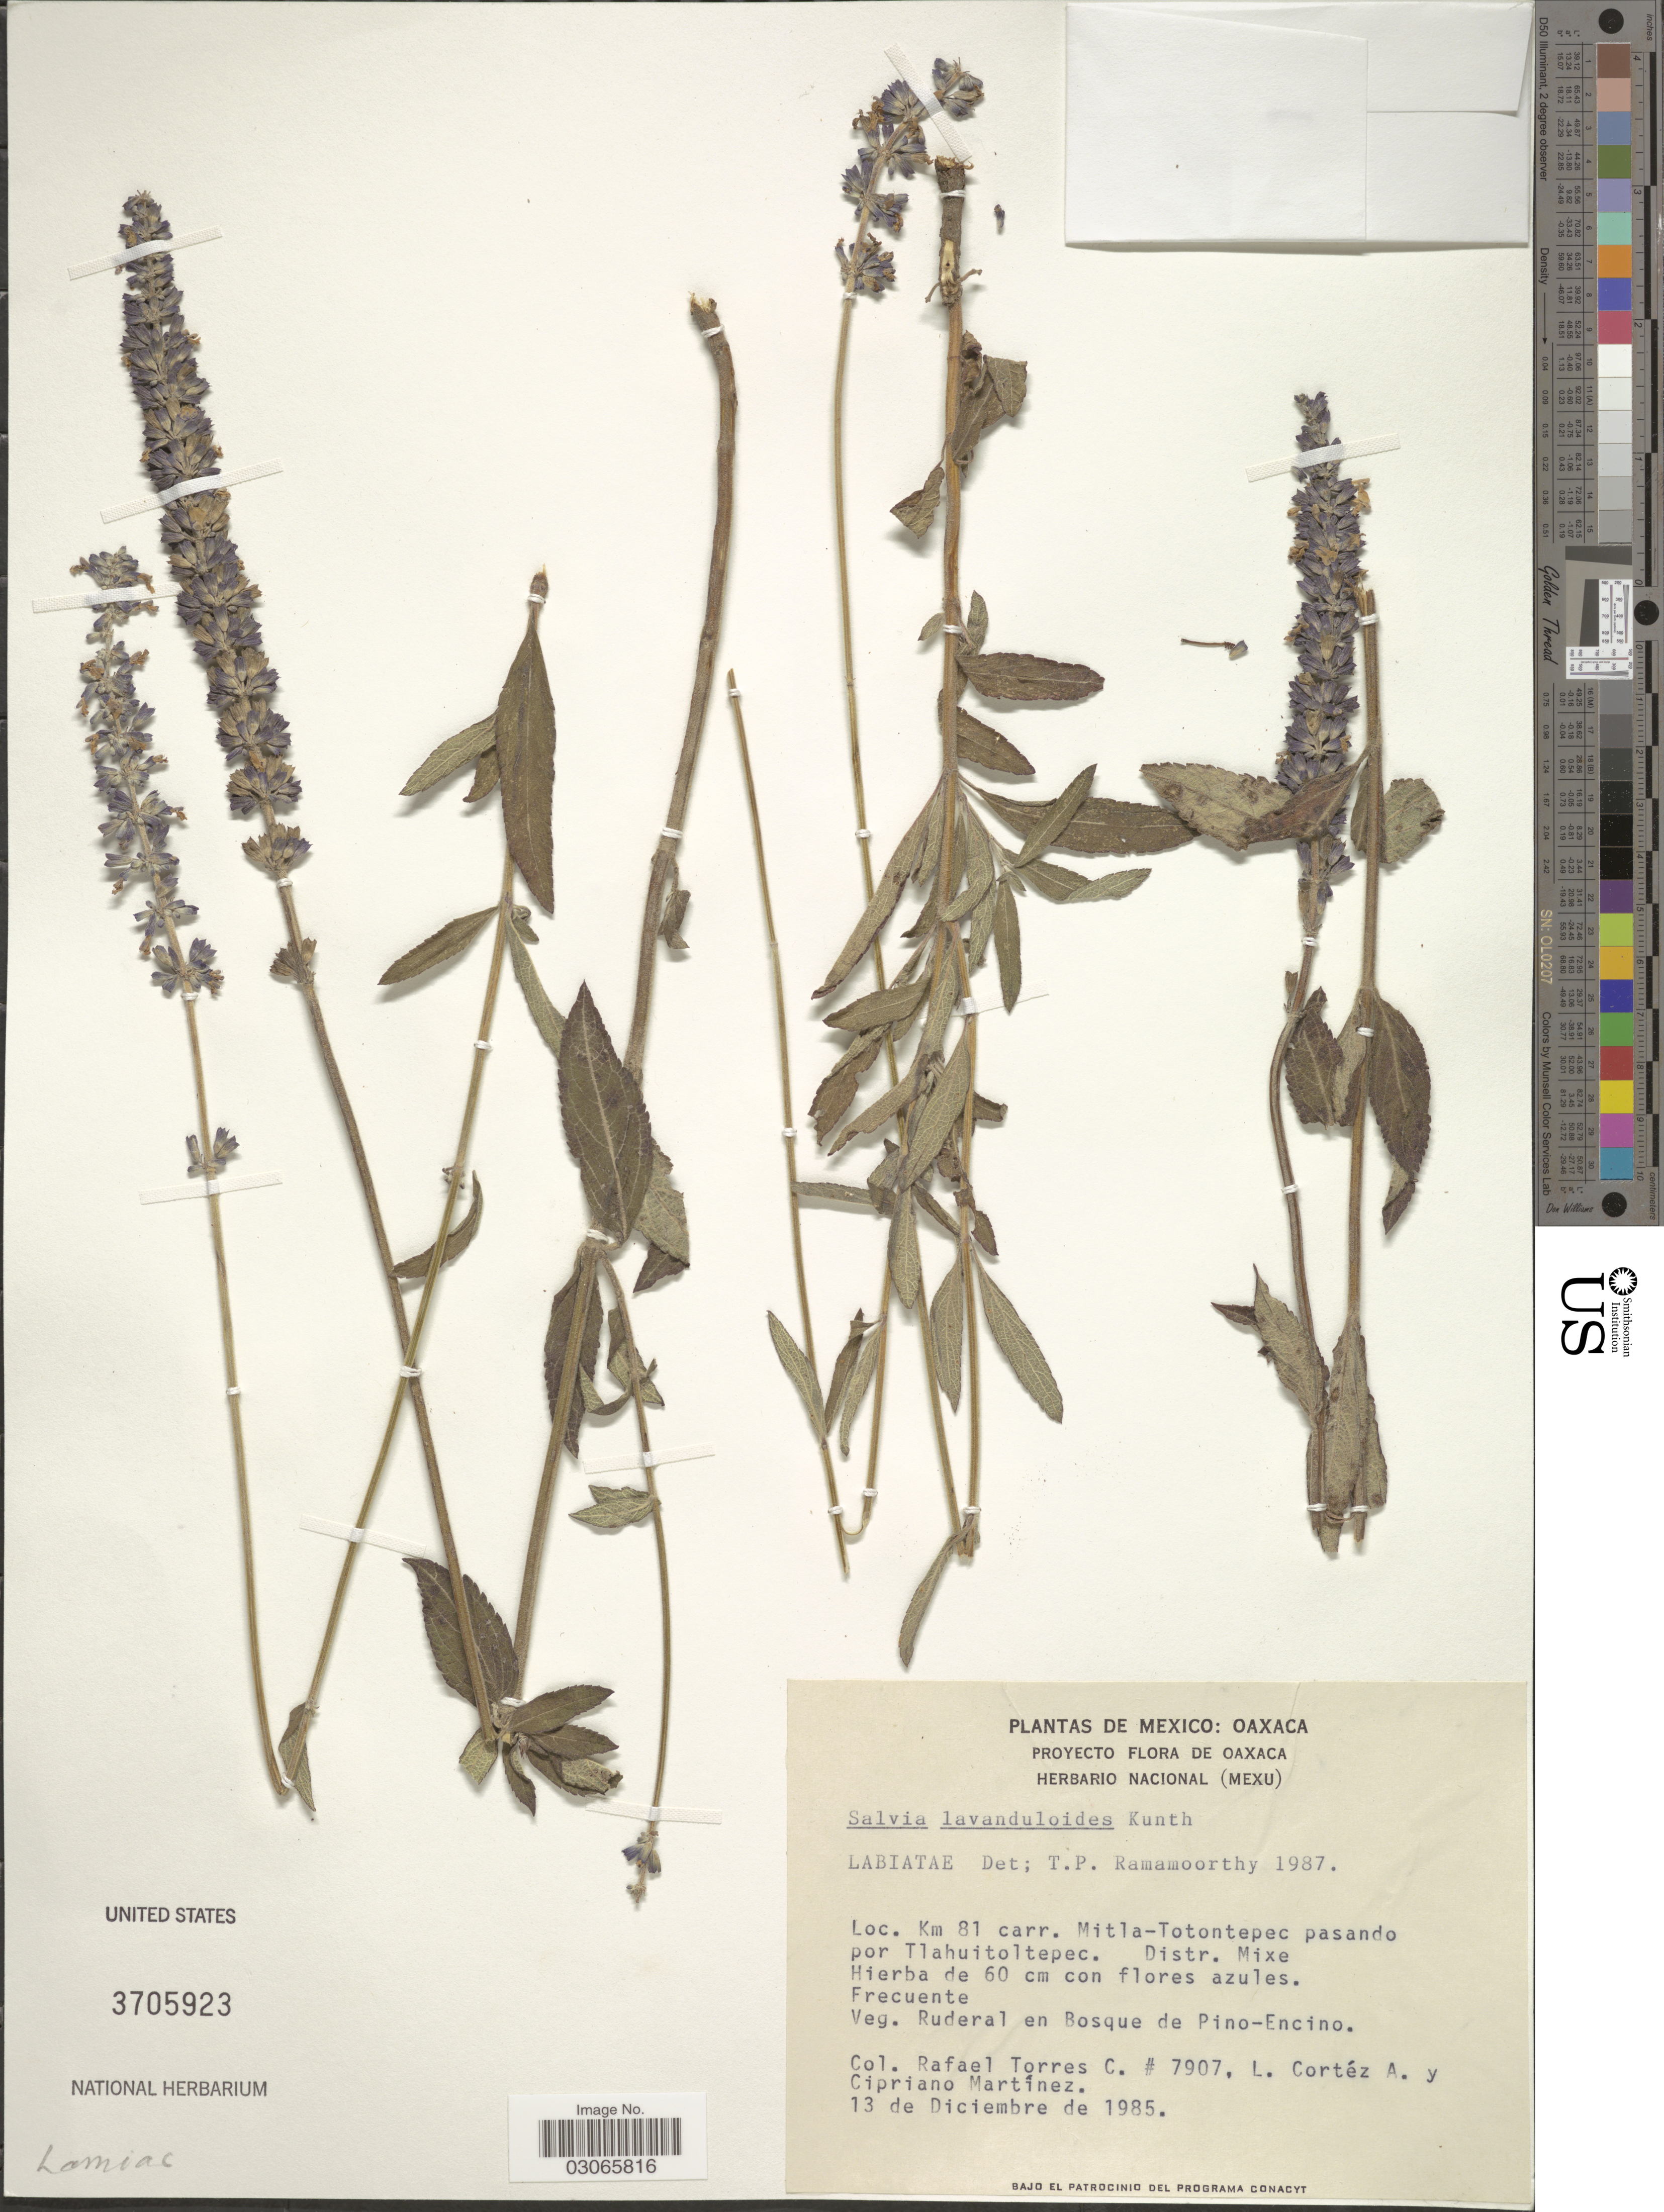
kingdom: Plantae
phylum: Tracheophyta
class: Magnoliopsida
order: Lamiales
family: Lamiaceae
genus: Salvia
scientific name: Salvia lavanduloides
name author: Kunth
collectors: R. Torres C., L. Cortez A. & C. Martínez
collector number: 7907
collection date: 1985-12-13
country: Mexico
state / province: Oaxaca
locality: Km 81 carr. Mitla-Totontepec pasando por Tlahuitoltepec. Distr. Mixe.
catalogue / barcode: US 3705923